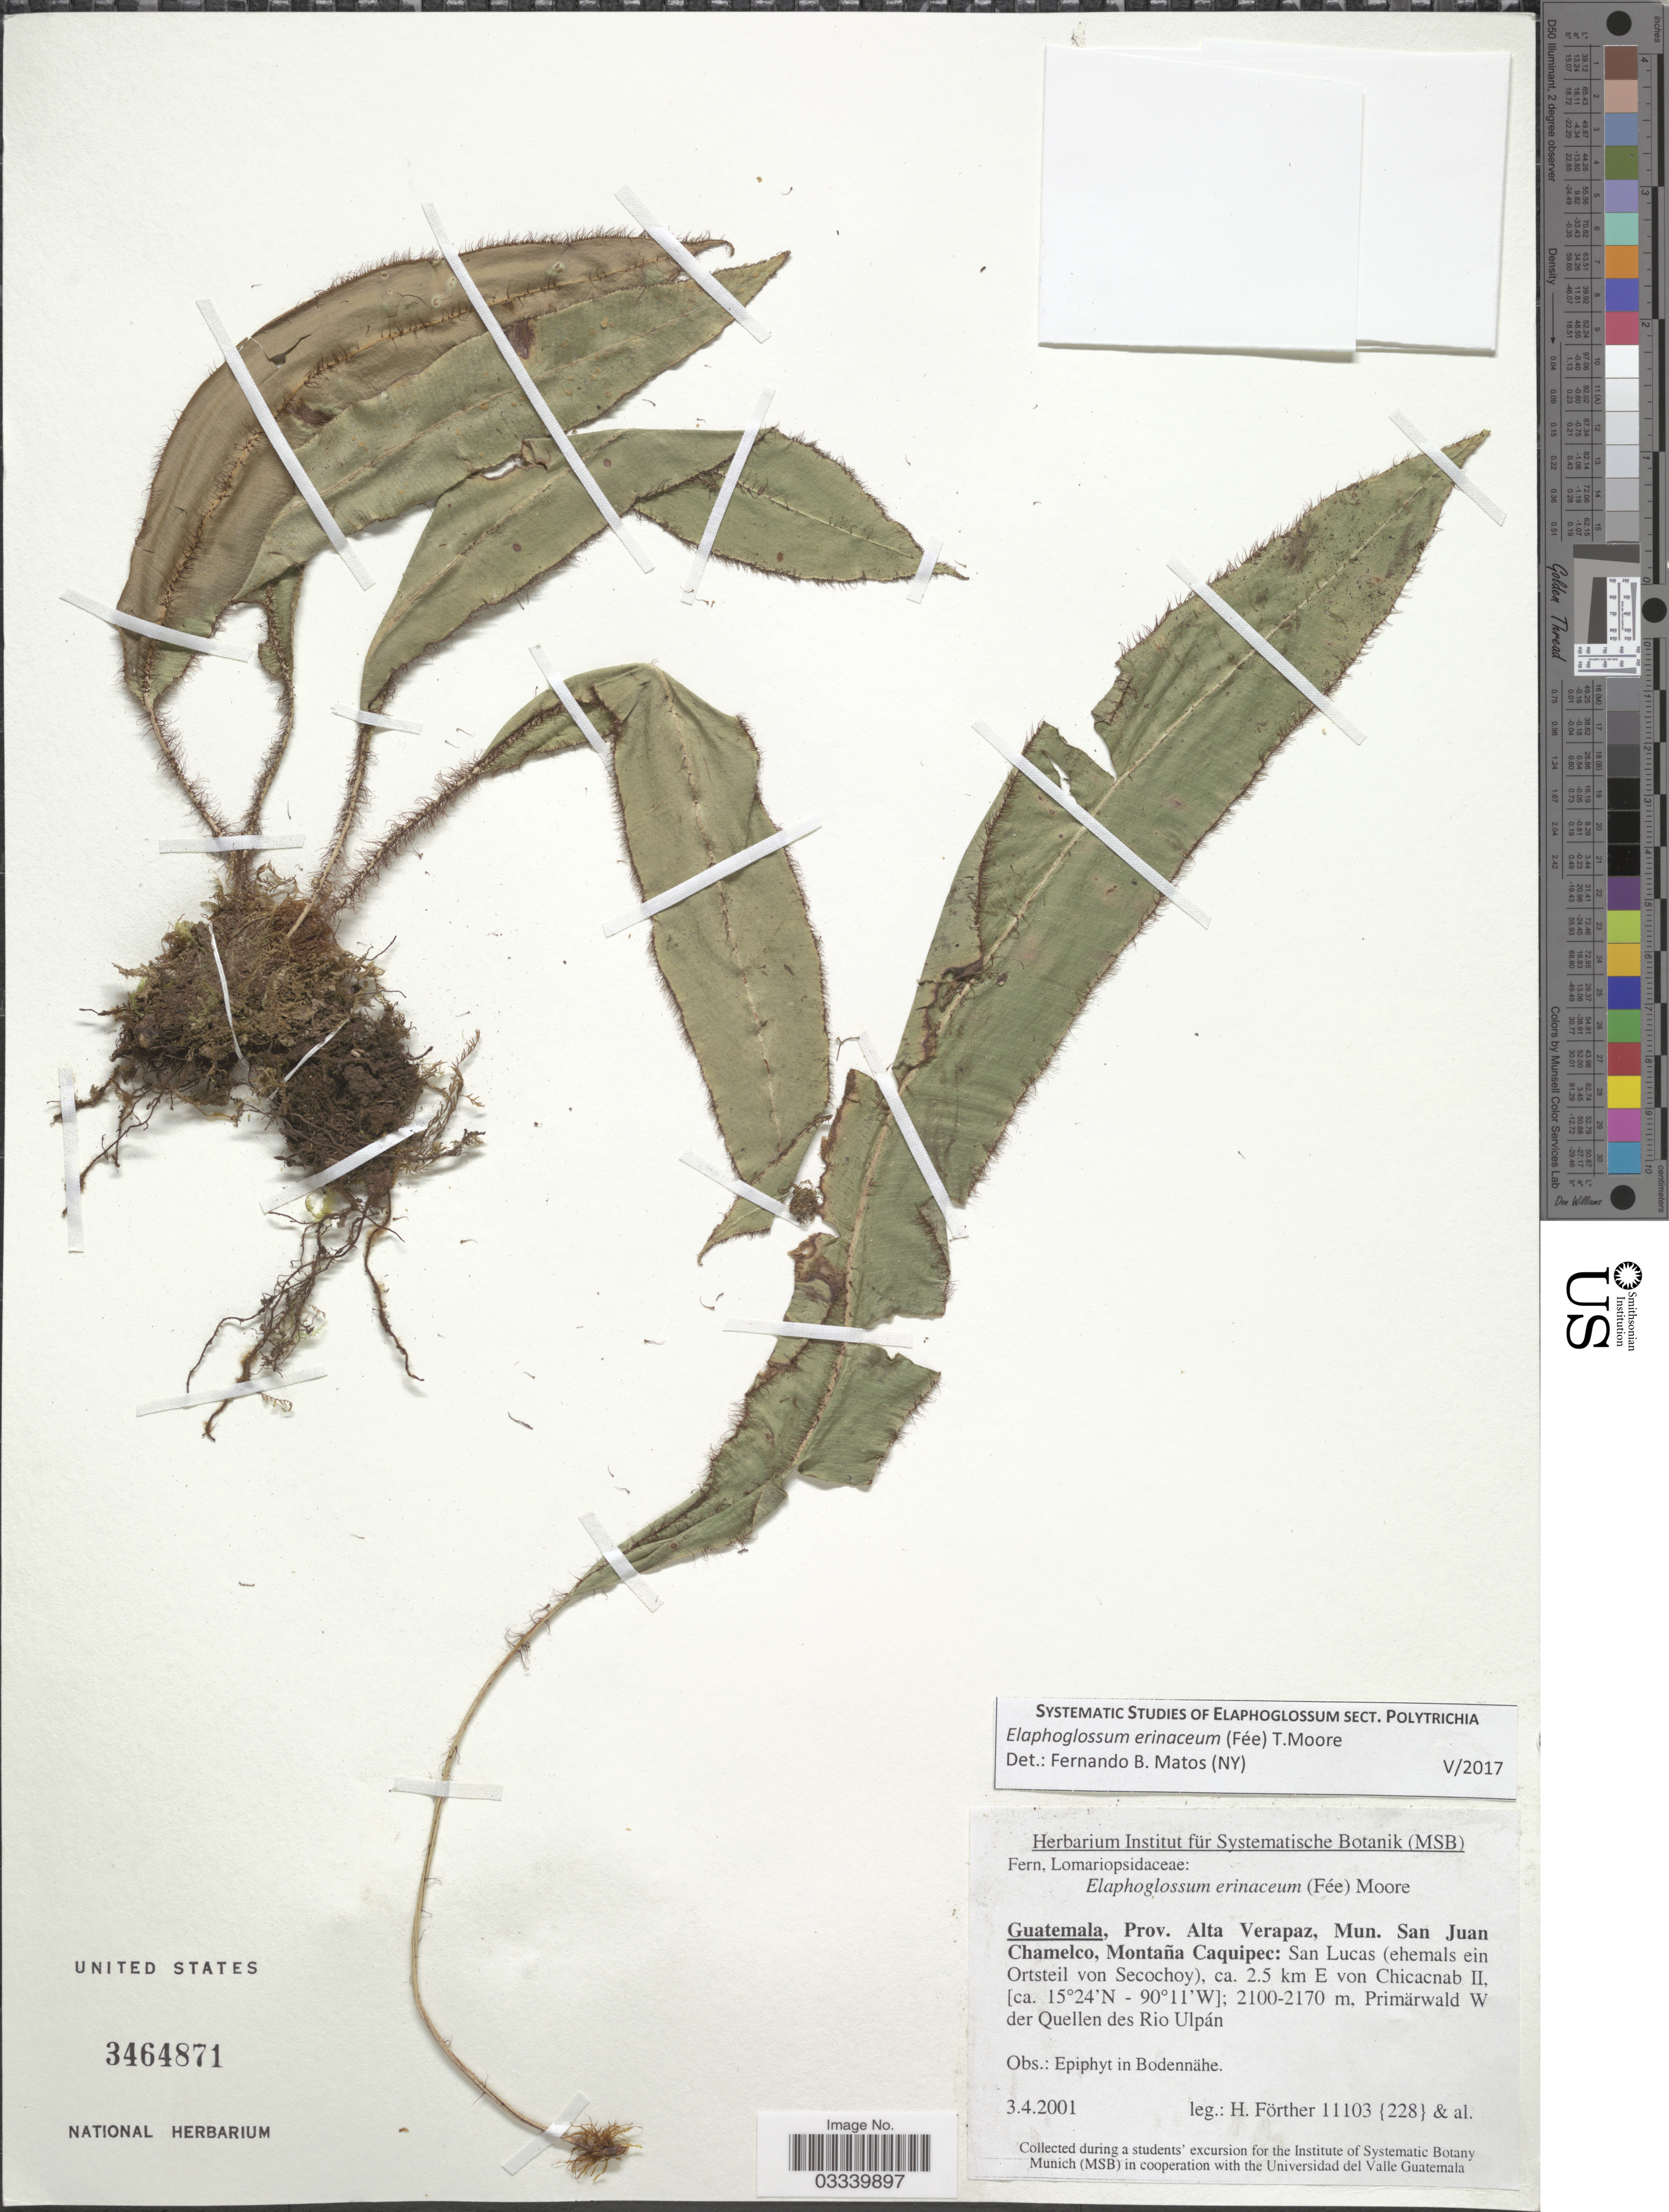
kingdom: Plantae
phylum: Tracheophyta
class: Polypodiopsida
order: Polypodiales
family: Dryopteridaceae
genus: Elaphoglossum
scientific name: Elaphoglossum erinaceum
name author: (Fée) T. Moore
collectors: H. Förther & et al.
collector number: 11103 {228}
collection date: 2001-04-03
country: Guatemala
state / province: Alta Verapaz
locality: Mun. San Juan Chamelco, Montaña Caquipec: San Lucas (ehemals ein Ortseil von Secochoy), ca. 2.5 km E von Chicacnab II. Primärwald W der Quellen des Rio Ulpán.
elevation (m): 2100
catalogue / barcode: US 3464871